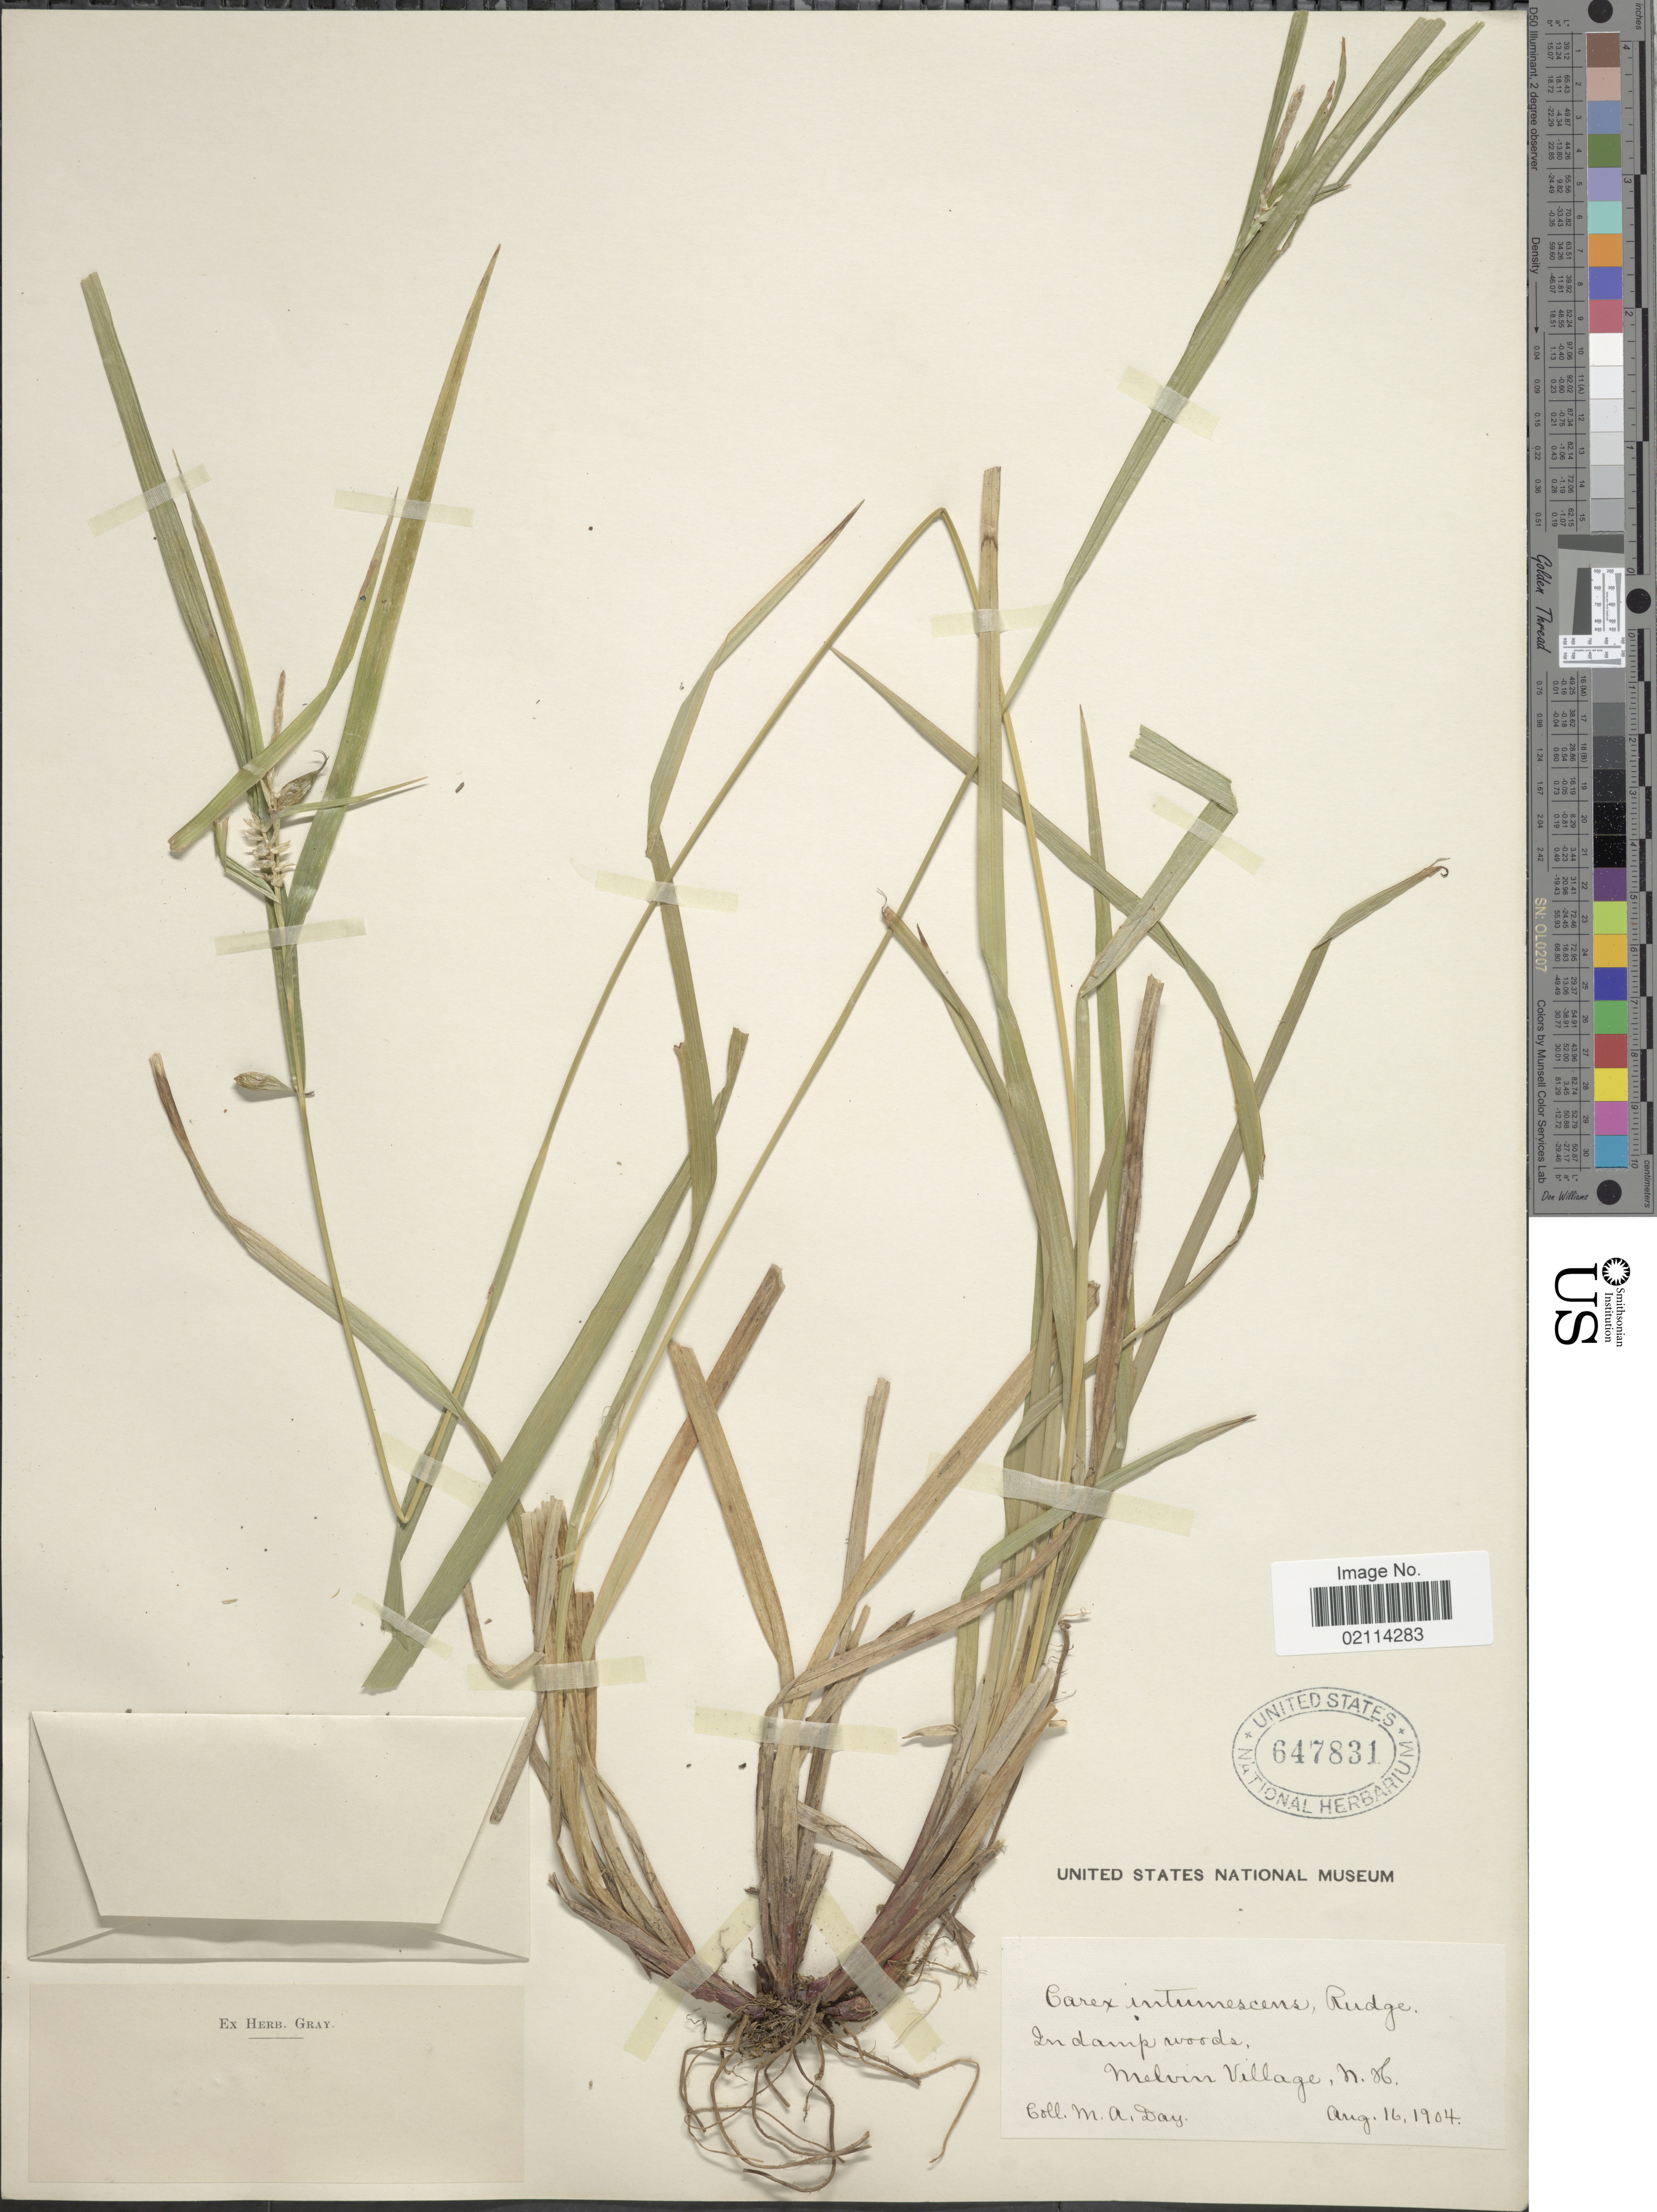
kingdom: Plantae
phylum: Tracheophyta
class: Liliopsida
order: Poales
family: Cyperaceae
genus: Carex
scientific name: Carex intumescens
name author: Rudge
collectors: M. Day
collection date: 1904-08-16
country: United States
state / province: New Hampshire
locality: In damp woods, Melvin Village.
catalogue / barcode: US 647831